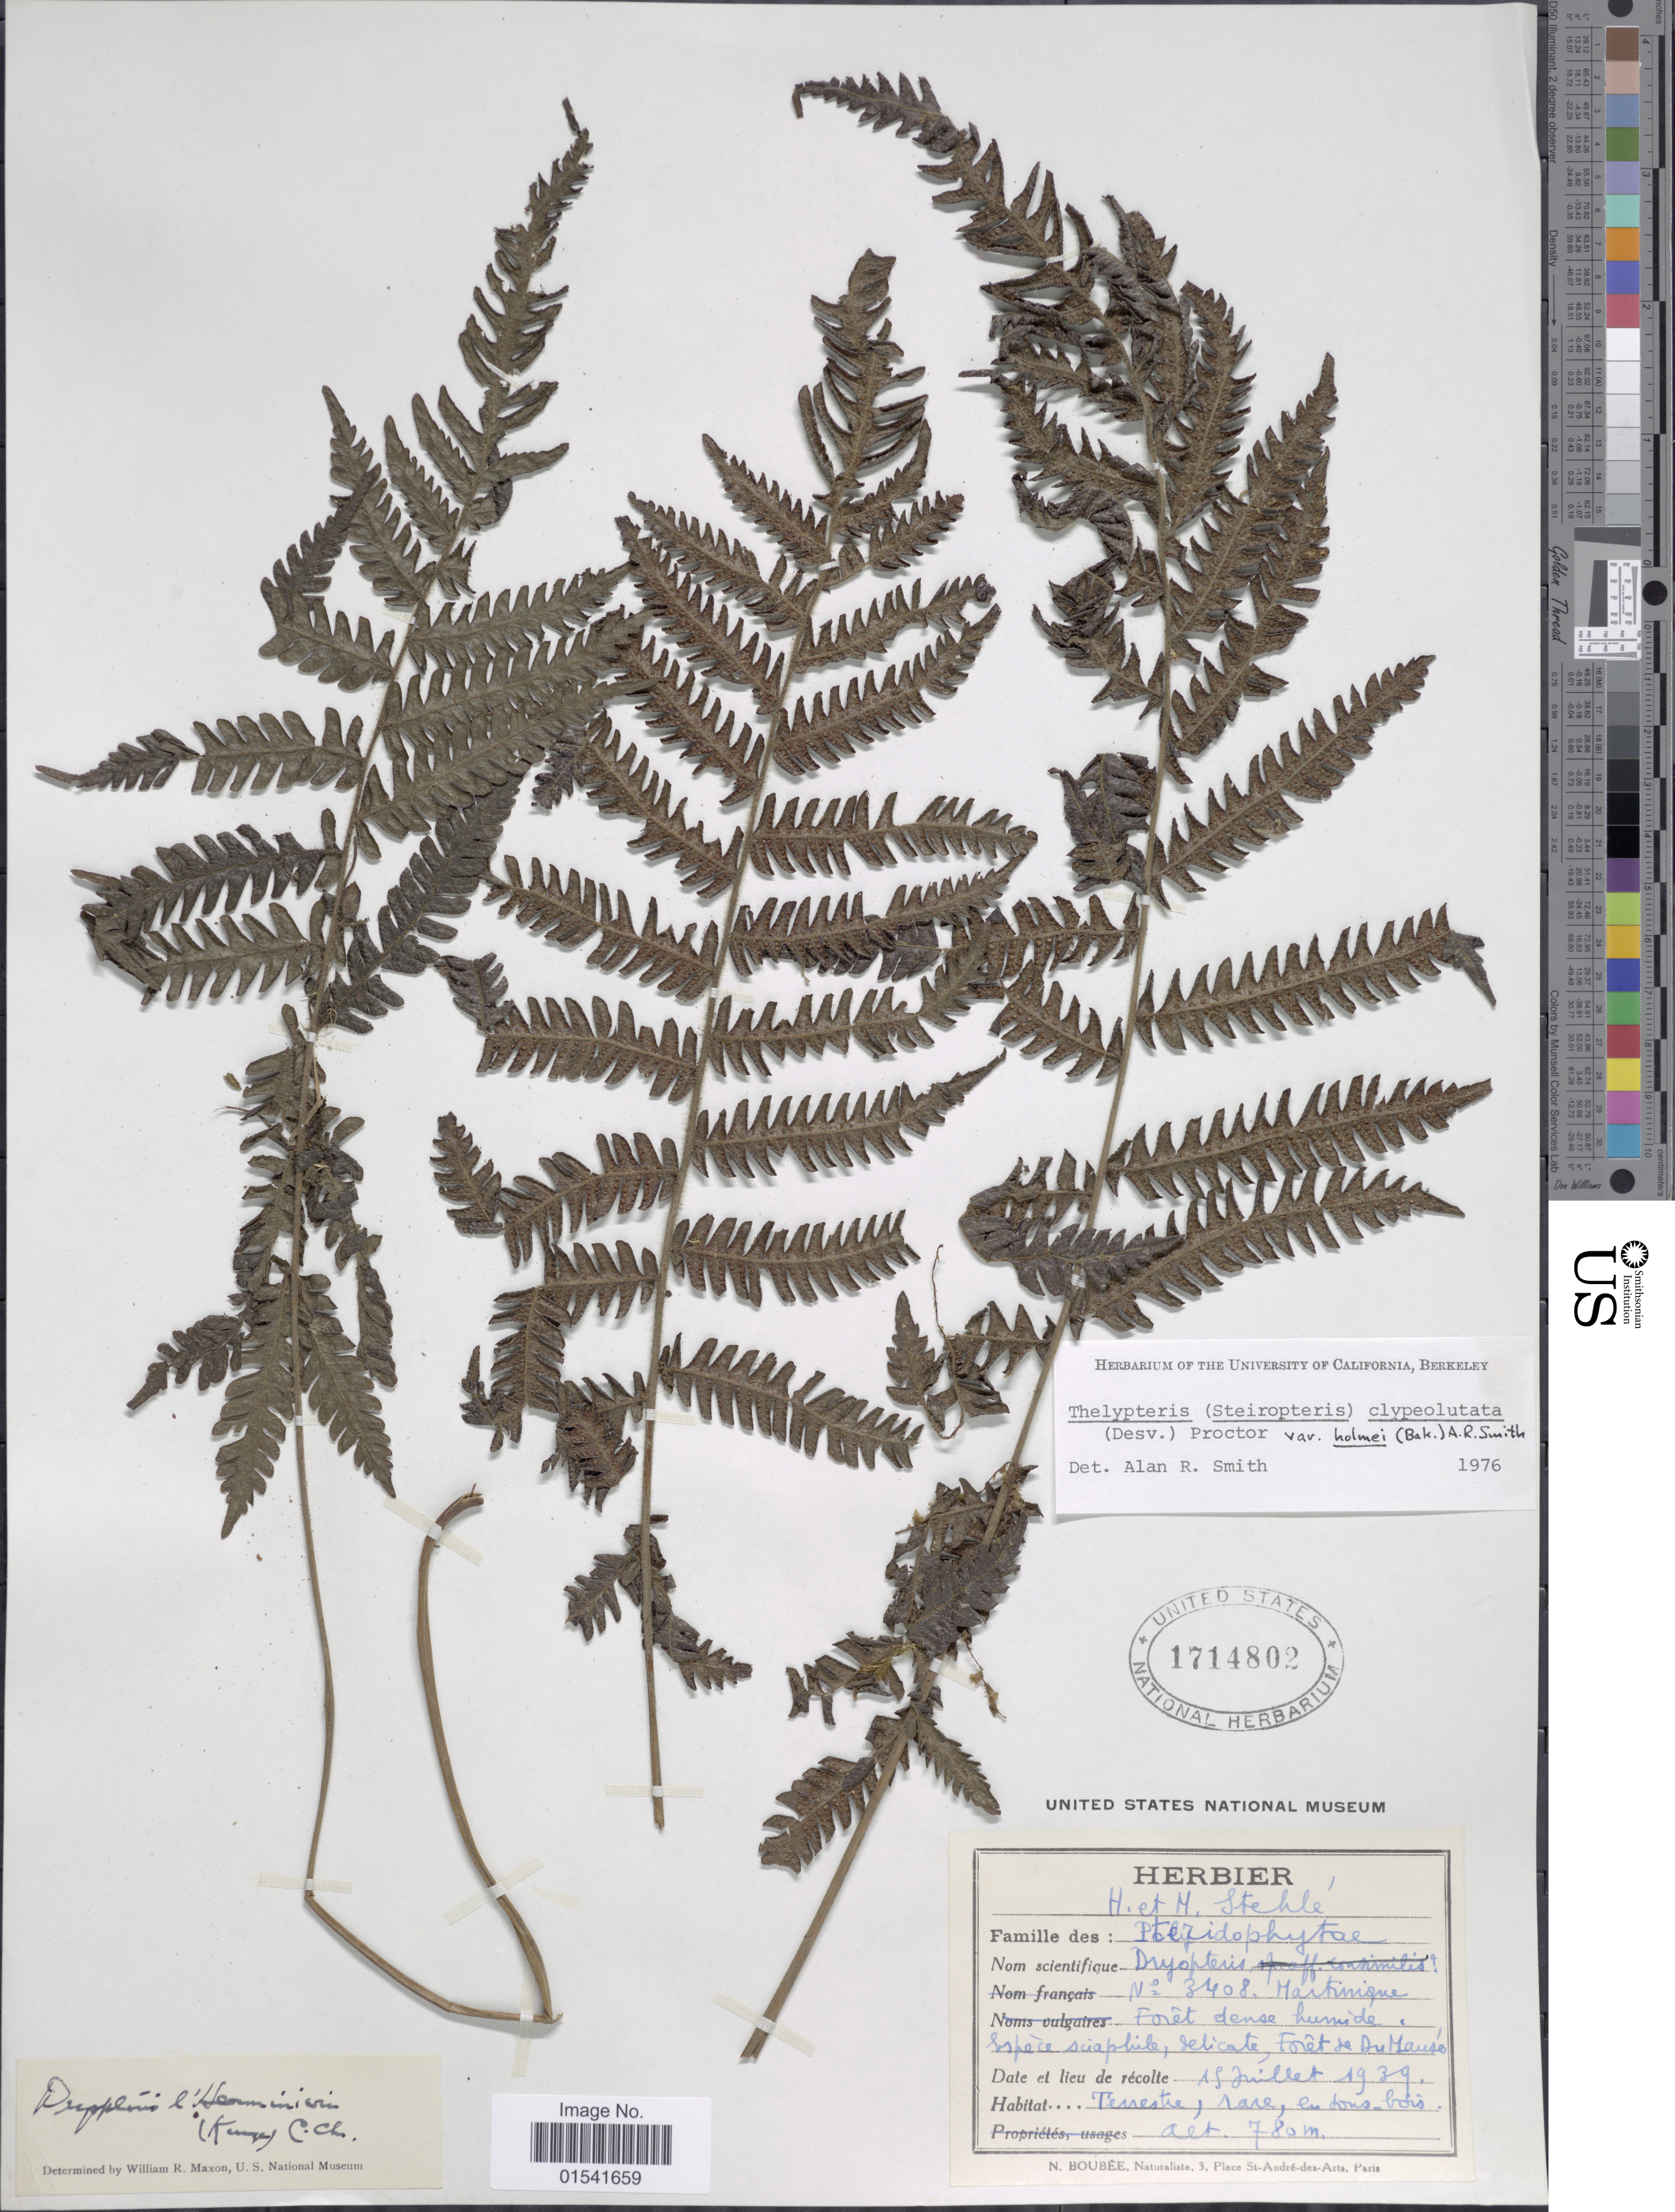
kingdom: Plantae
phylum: Tracheophyta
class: Polypodiopsida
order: Polypodiales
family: Thelypteridaceae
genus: Steiropteris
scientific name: Steiropteris clypeolutata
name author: (Desv.) Pic. Serm.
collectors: H. Stehlé & M. Stehlé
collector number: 3408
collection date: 1938-07-19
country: Martinique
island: Martinique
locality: Forêt dense humide. Espèce sciaphile, delicate, Forêt de Du Mausé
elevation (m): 780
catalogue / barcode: US 1714802